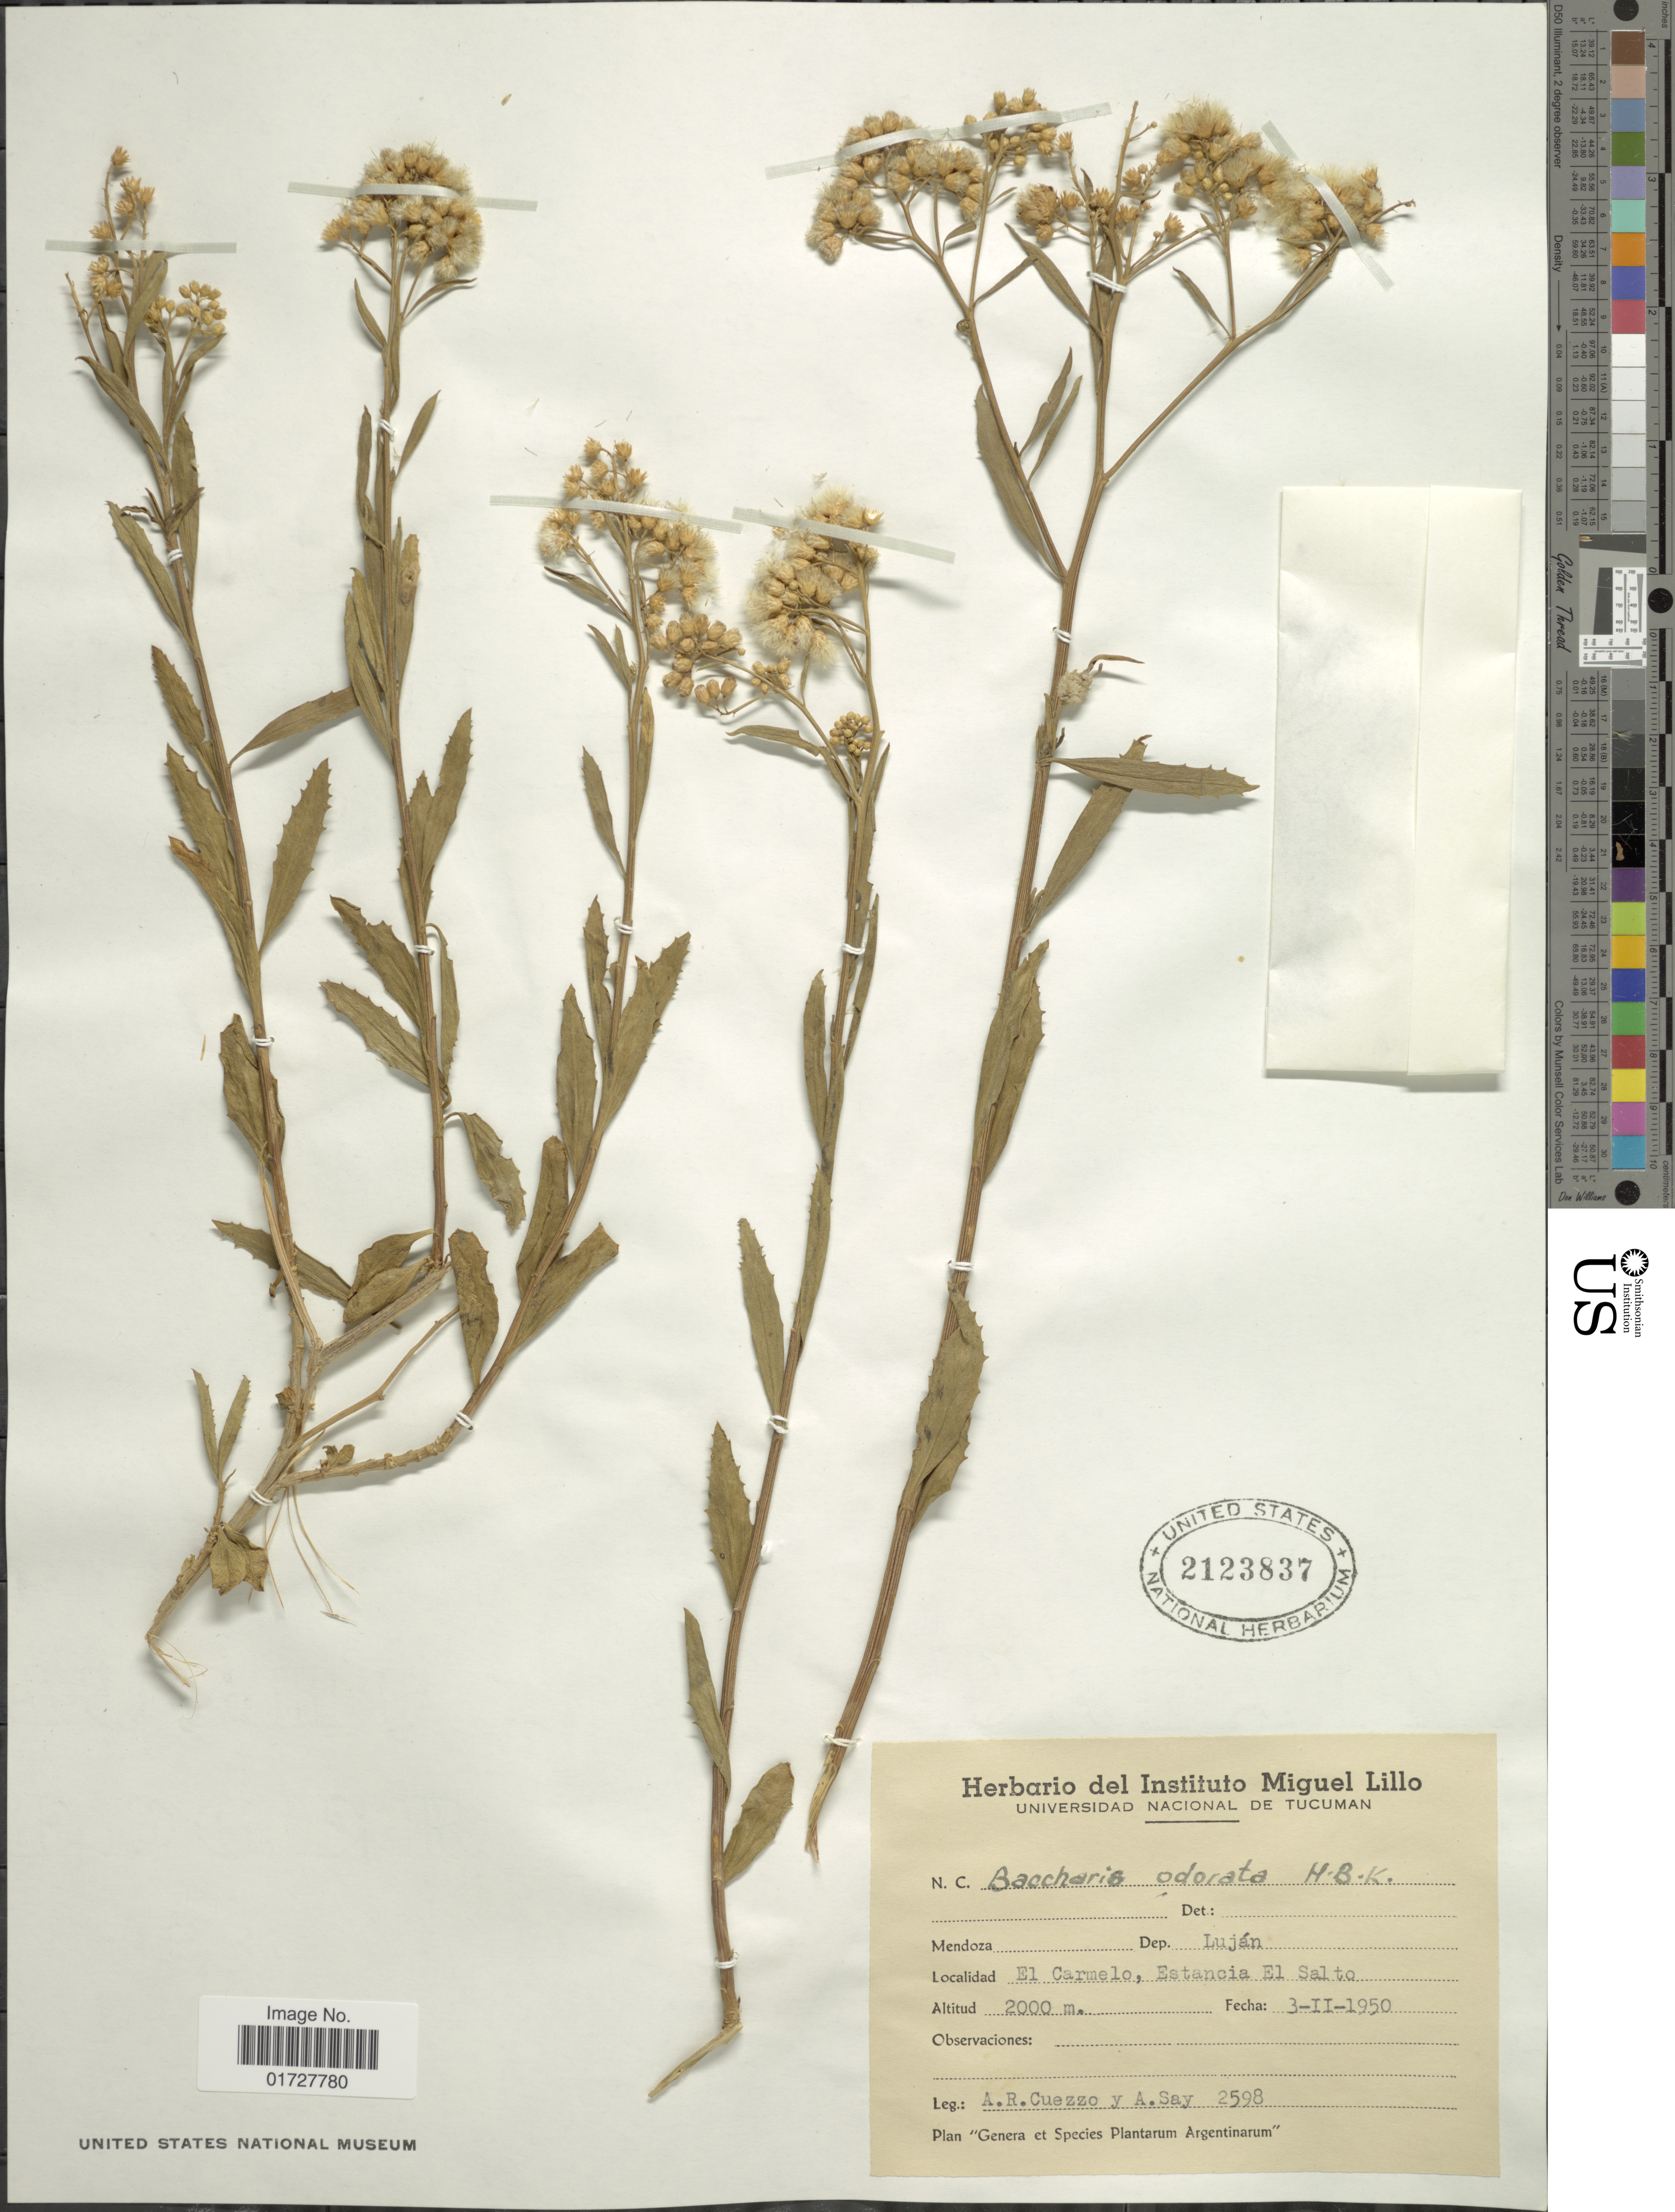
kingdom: Plantae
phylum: Tracheophyta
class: Magnoliopsida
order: Asterales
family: Asteraceae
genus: Baccharis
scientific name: Baccharis salicifolia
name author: (Ruiz & Pav.) Pers.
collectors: A. Cuezzo & A. Say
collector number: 2598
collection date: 1950-02-03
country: Argentina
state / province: Mendoza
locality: Dep. Lujan, El Carmelo, Estancia El Salto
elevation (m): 2000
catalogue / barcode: US 2123837